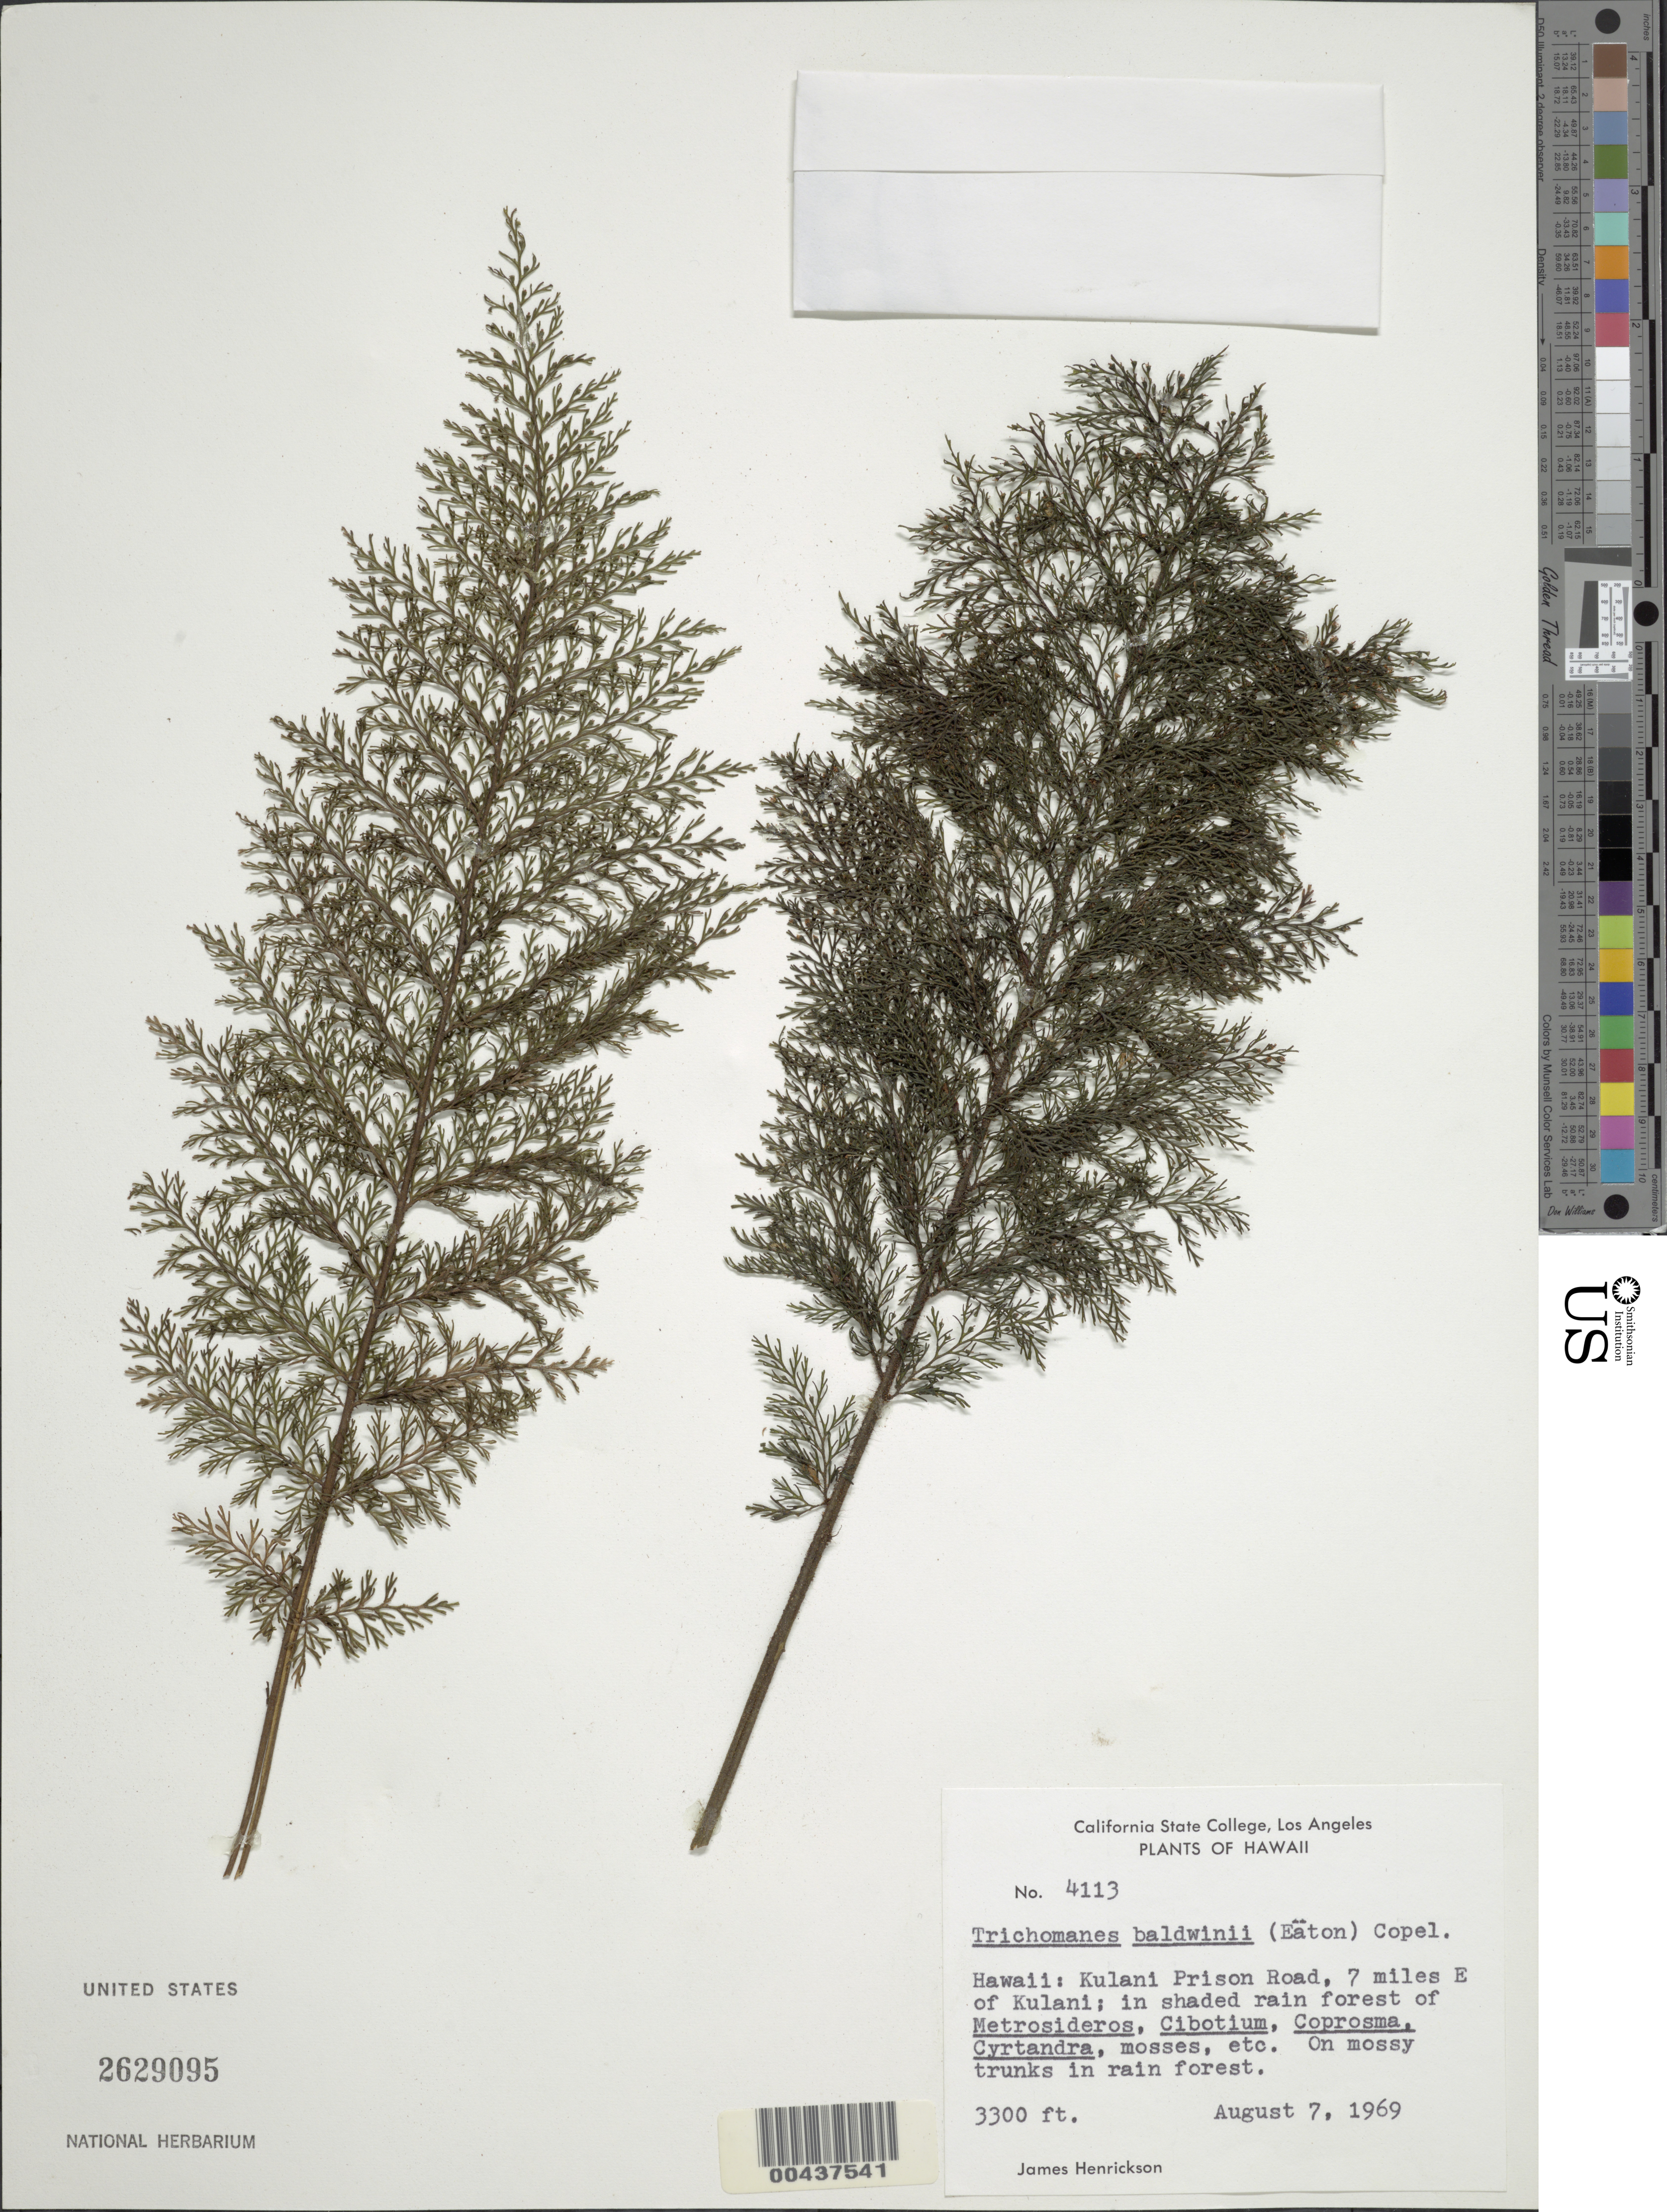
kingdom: Plantae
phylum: Tracheophyta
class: Polypodiopsida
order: Hymenophyllales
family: Hymenophyllaceae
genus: Callistopteris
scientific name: Callistopteris baueriana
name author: Copel.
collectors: J. S. Henrickson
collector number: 4113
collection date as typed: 7 Aug 1969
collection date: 1969-08-07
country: United States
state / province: Hawaii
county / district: Hawaii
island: Hawaii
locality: Kulani Prison Road, 7 mi E of Kulani.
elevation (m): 1006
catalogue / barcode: US 2629095